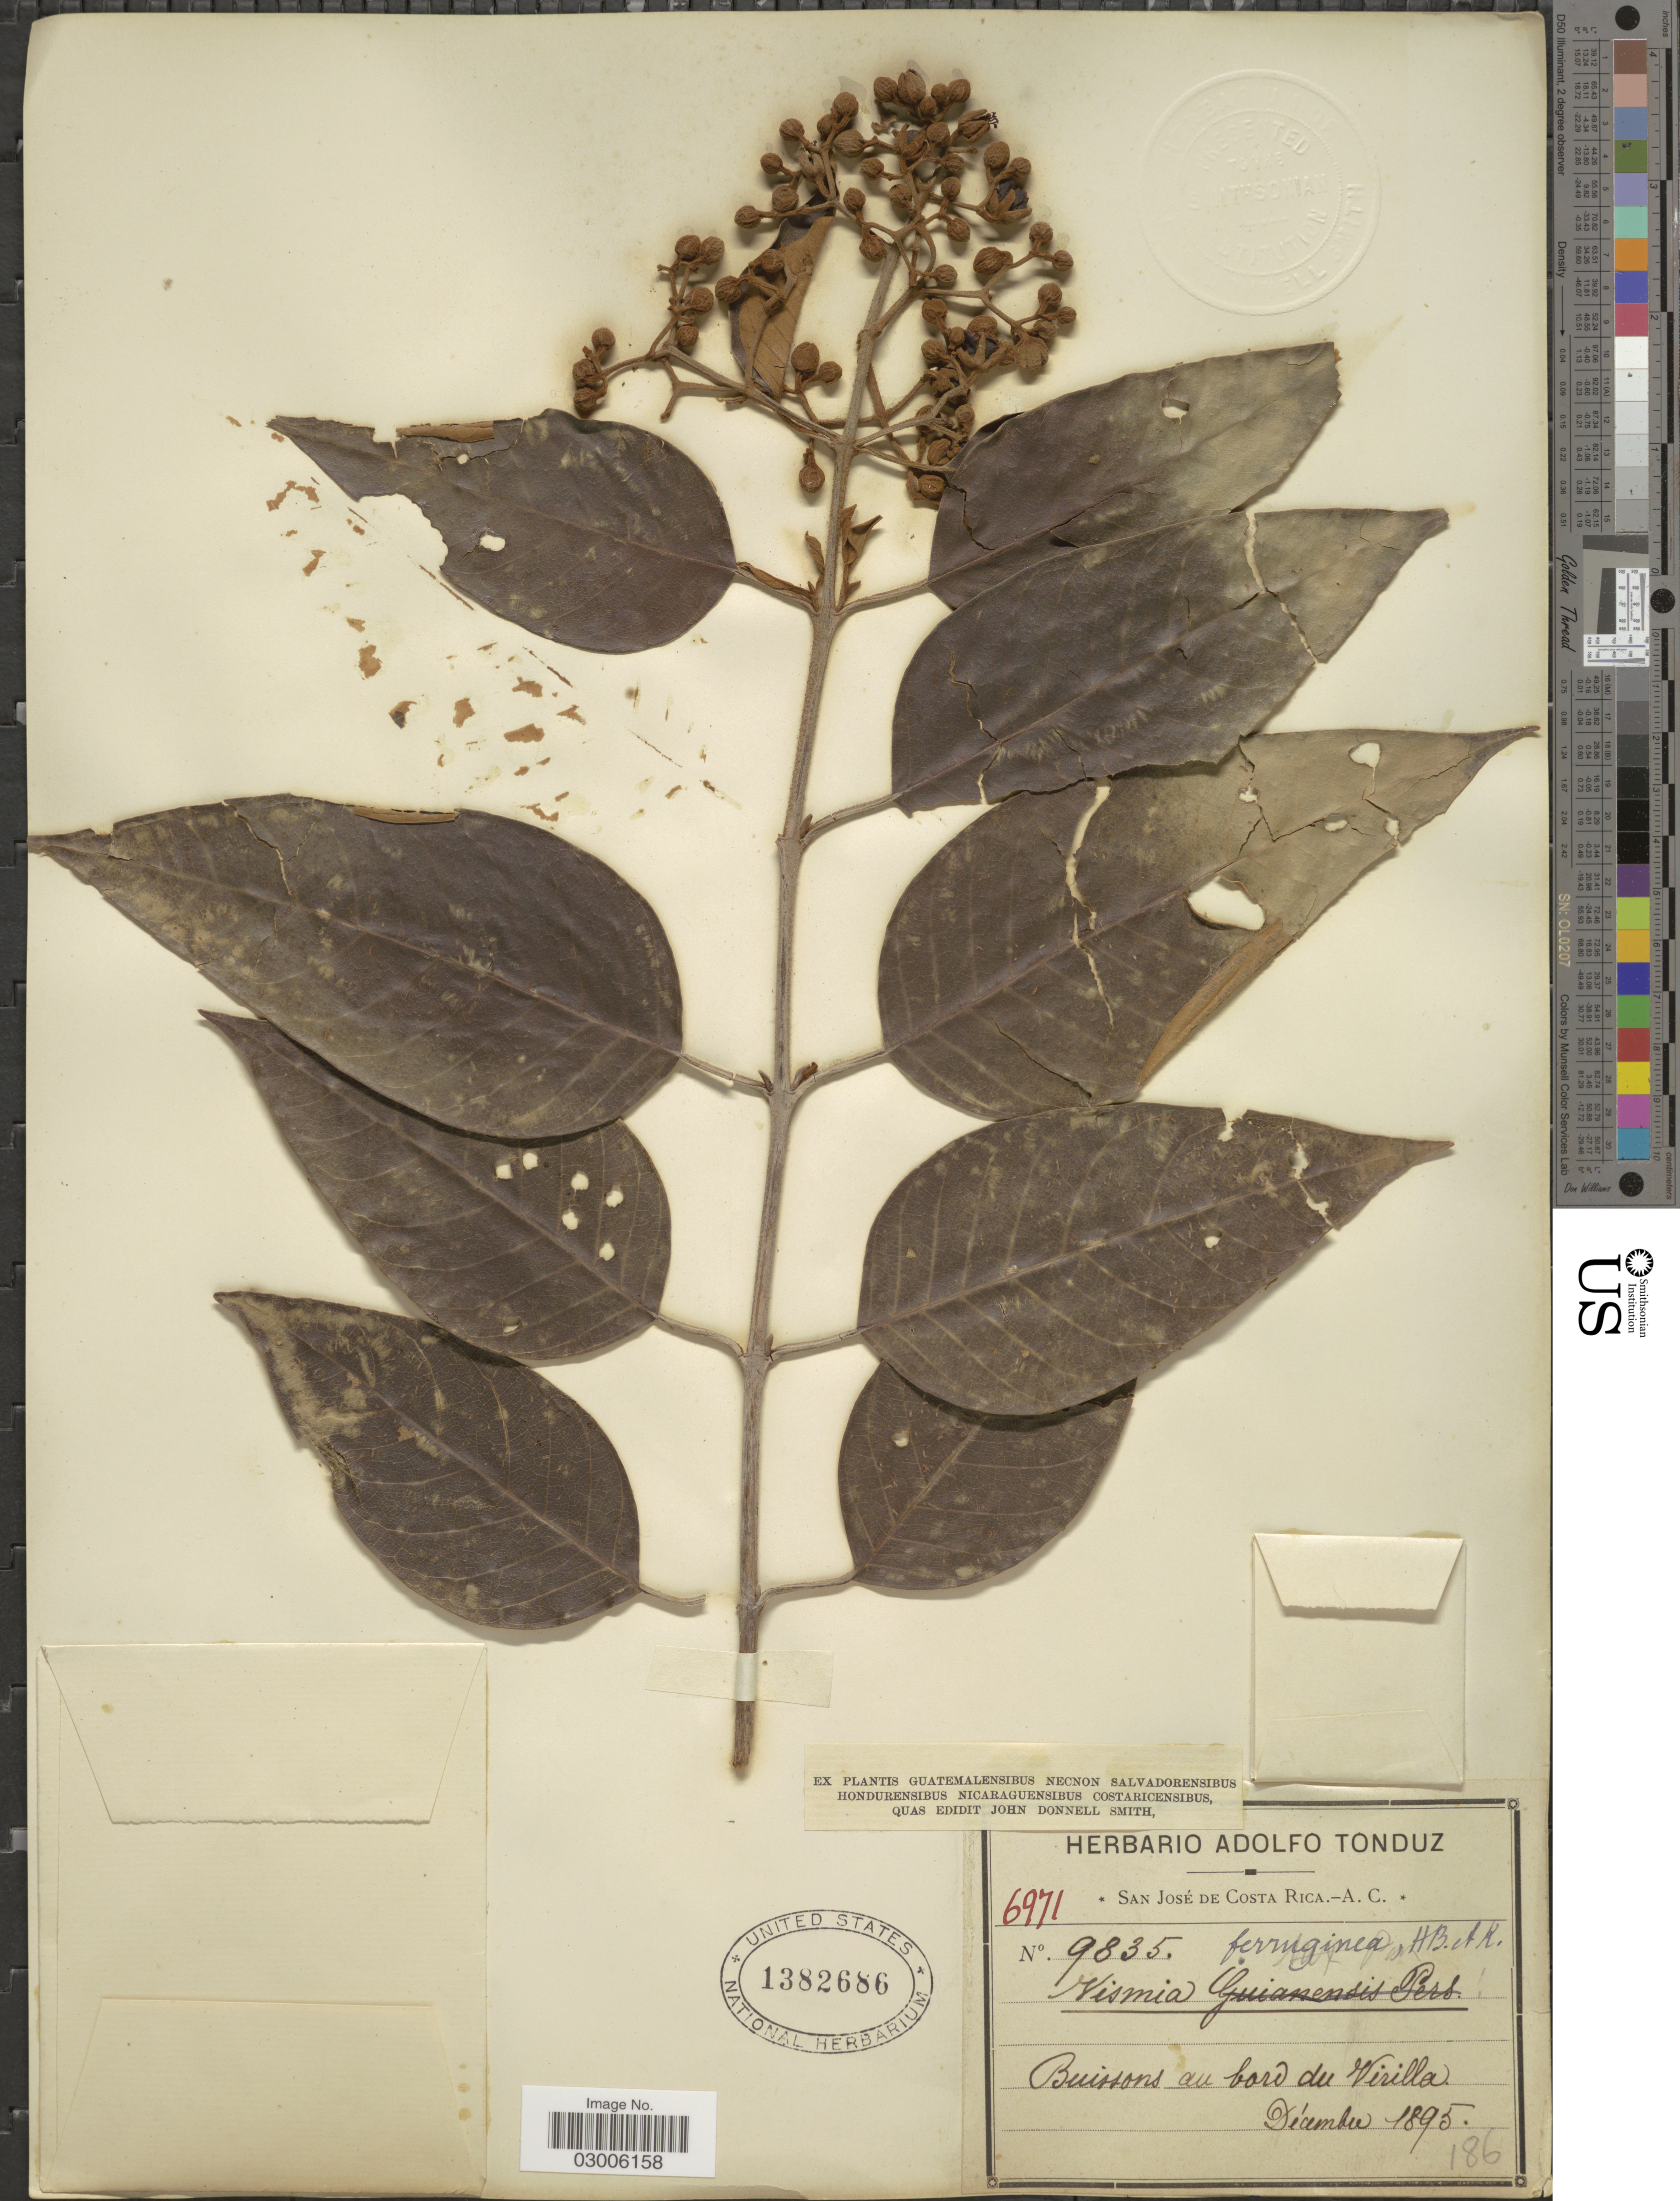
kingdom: Plantae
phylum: Tracheophyta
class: Magnoliopsida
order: Malpighiales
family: Hypericaceae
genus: Vismia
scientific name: Vismia baccifera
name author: (L.) Triana & Planch.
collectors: ex Herb. Adolfo Tonduz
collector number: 9835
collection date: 1895-12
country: Costa Rica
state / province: San José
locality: Buissons au bord du Virilla.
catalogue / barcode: US 1382686